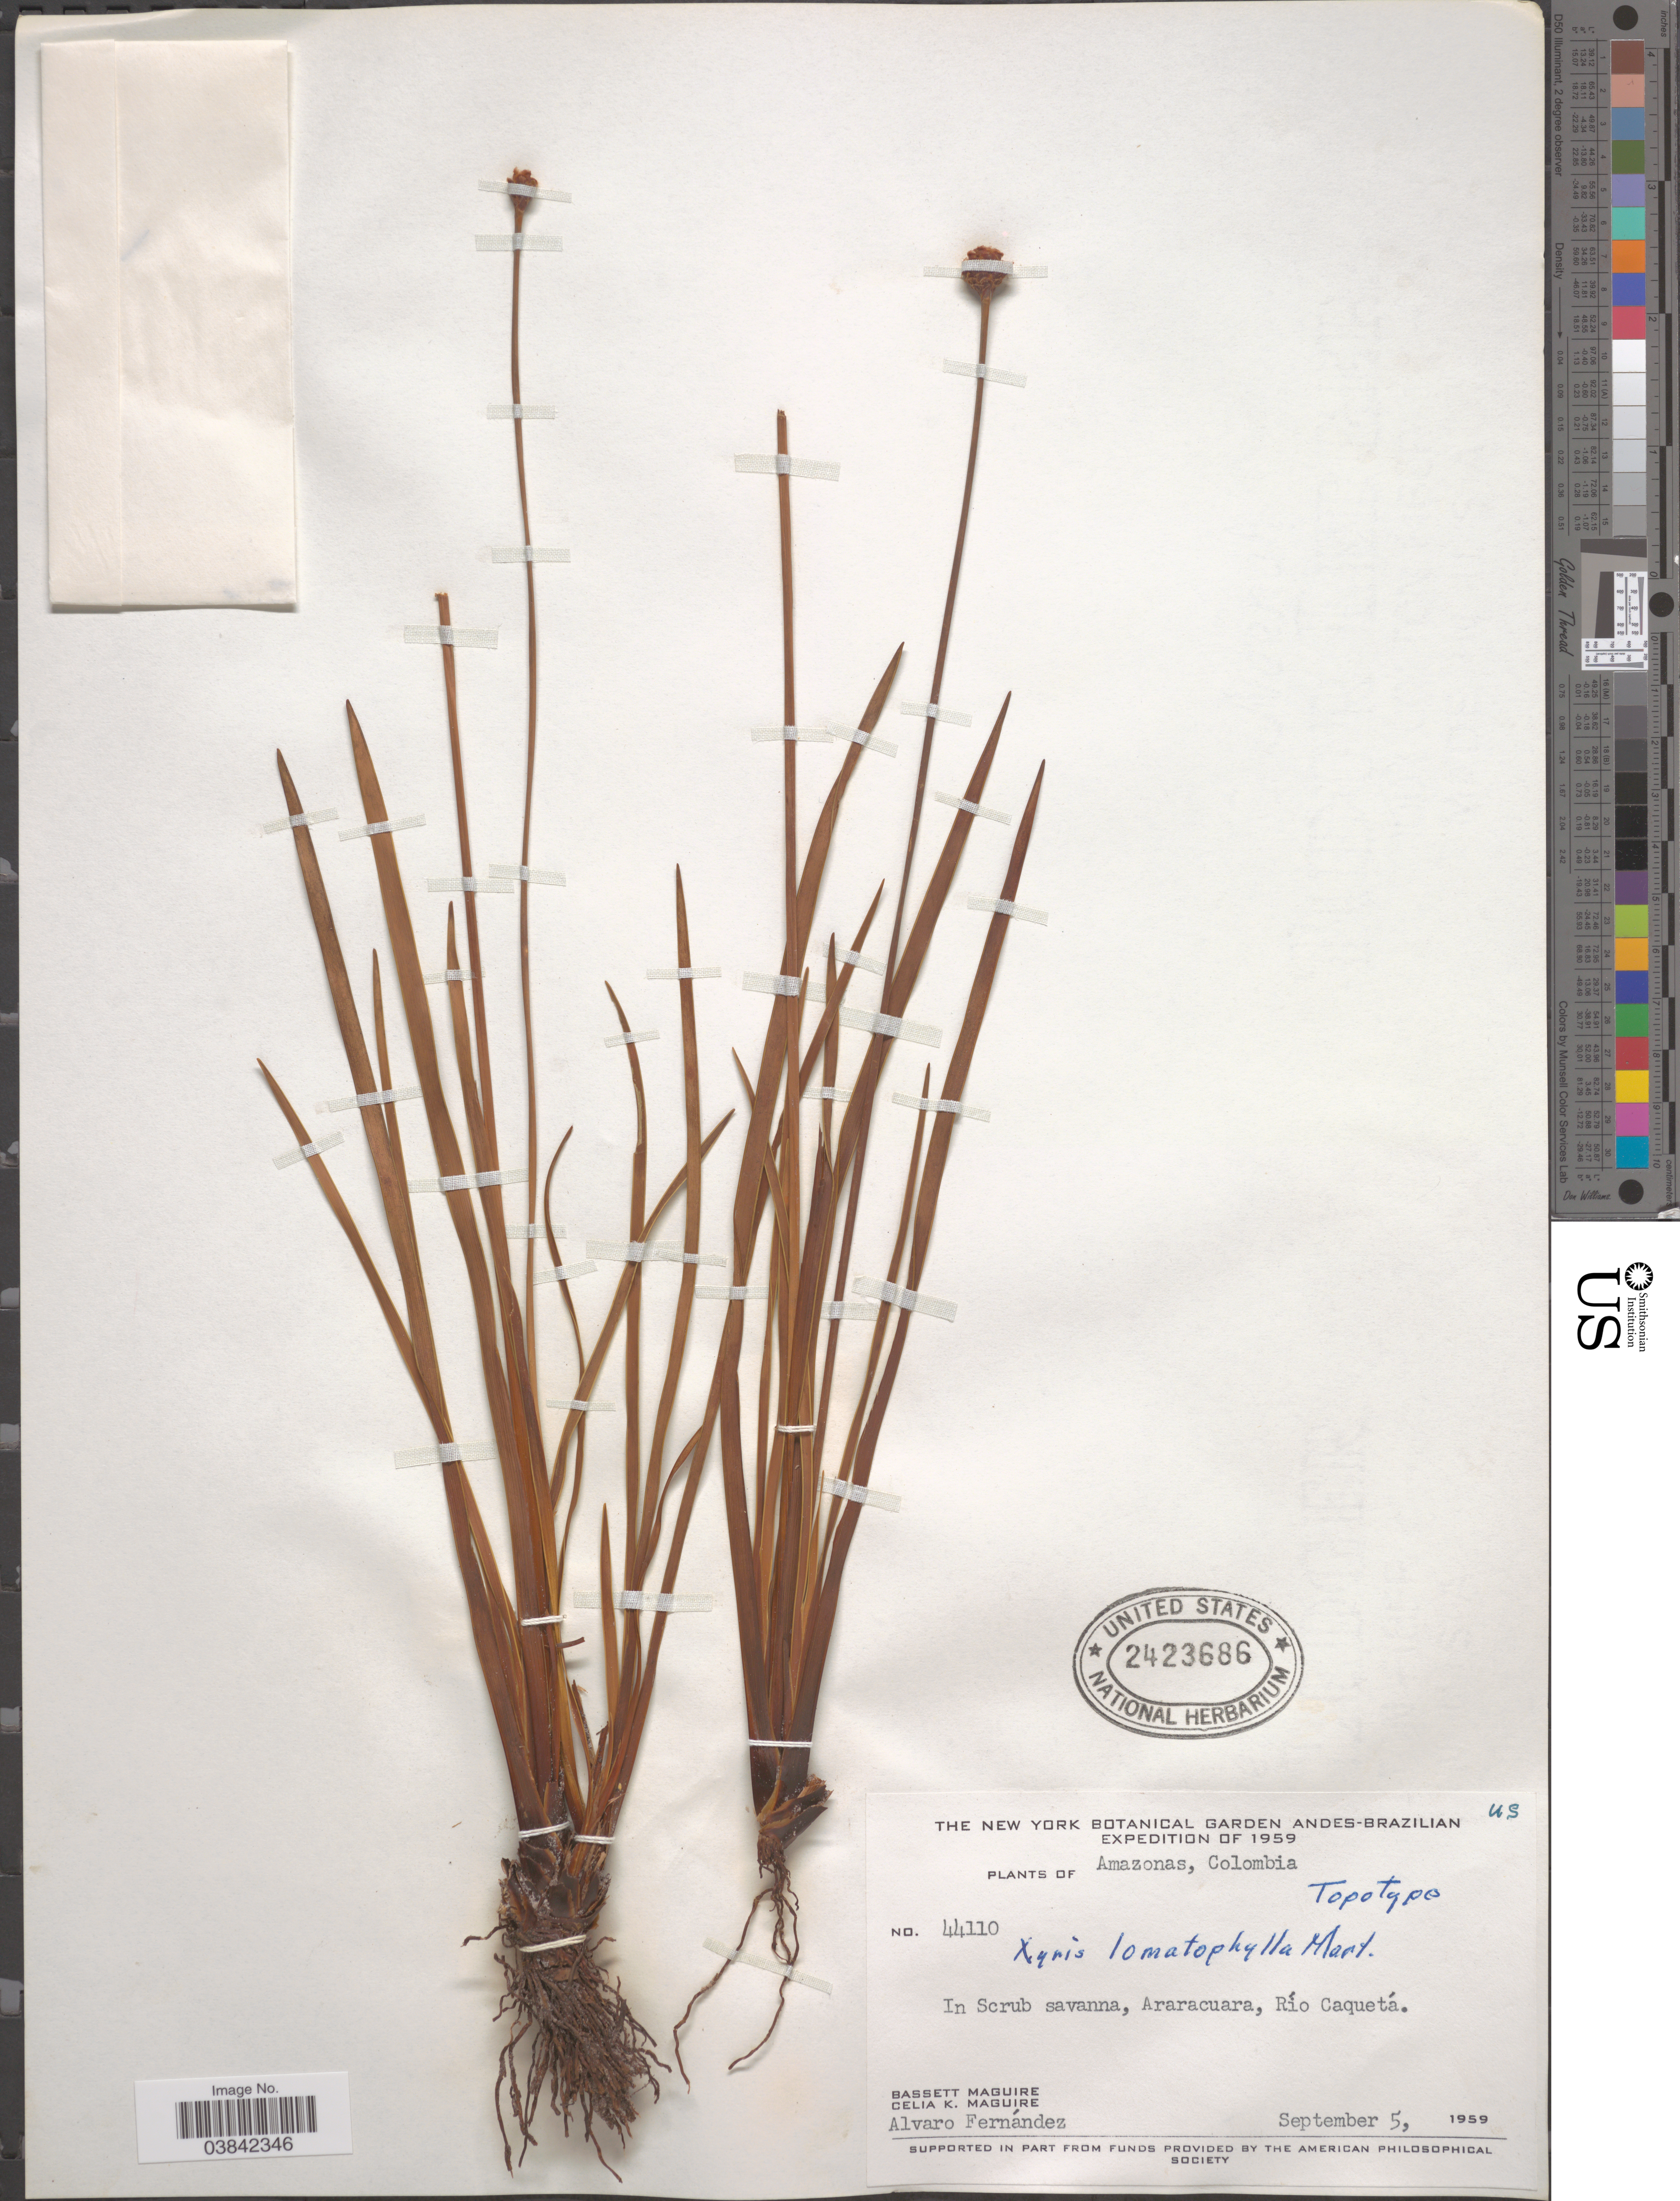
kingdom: Plantae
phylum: Tracheophyta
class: Liliopsida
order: Poales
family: Xyridaceae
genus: Xyris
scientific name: Xyris lomatophylla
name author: Mart.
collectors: B. Maguire, C. K. Maguire & A. Fernandez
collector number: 44110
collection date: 1959-09-05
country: Colombia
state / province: Amazônas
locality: In Scrub savanna, Araracuara, Río Caquetá.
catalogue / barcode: US 2423686